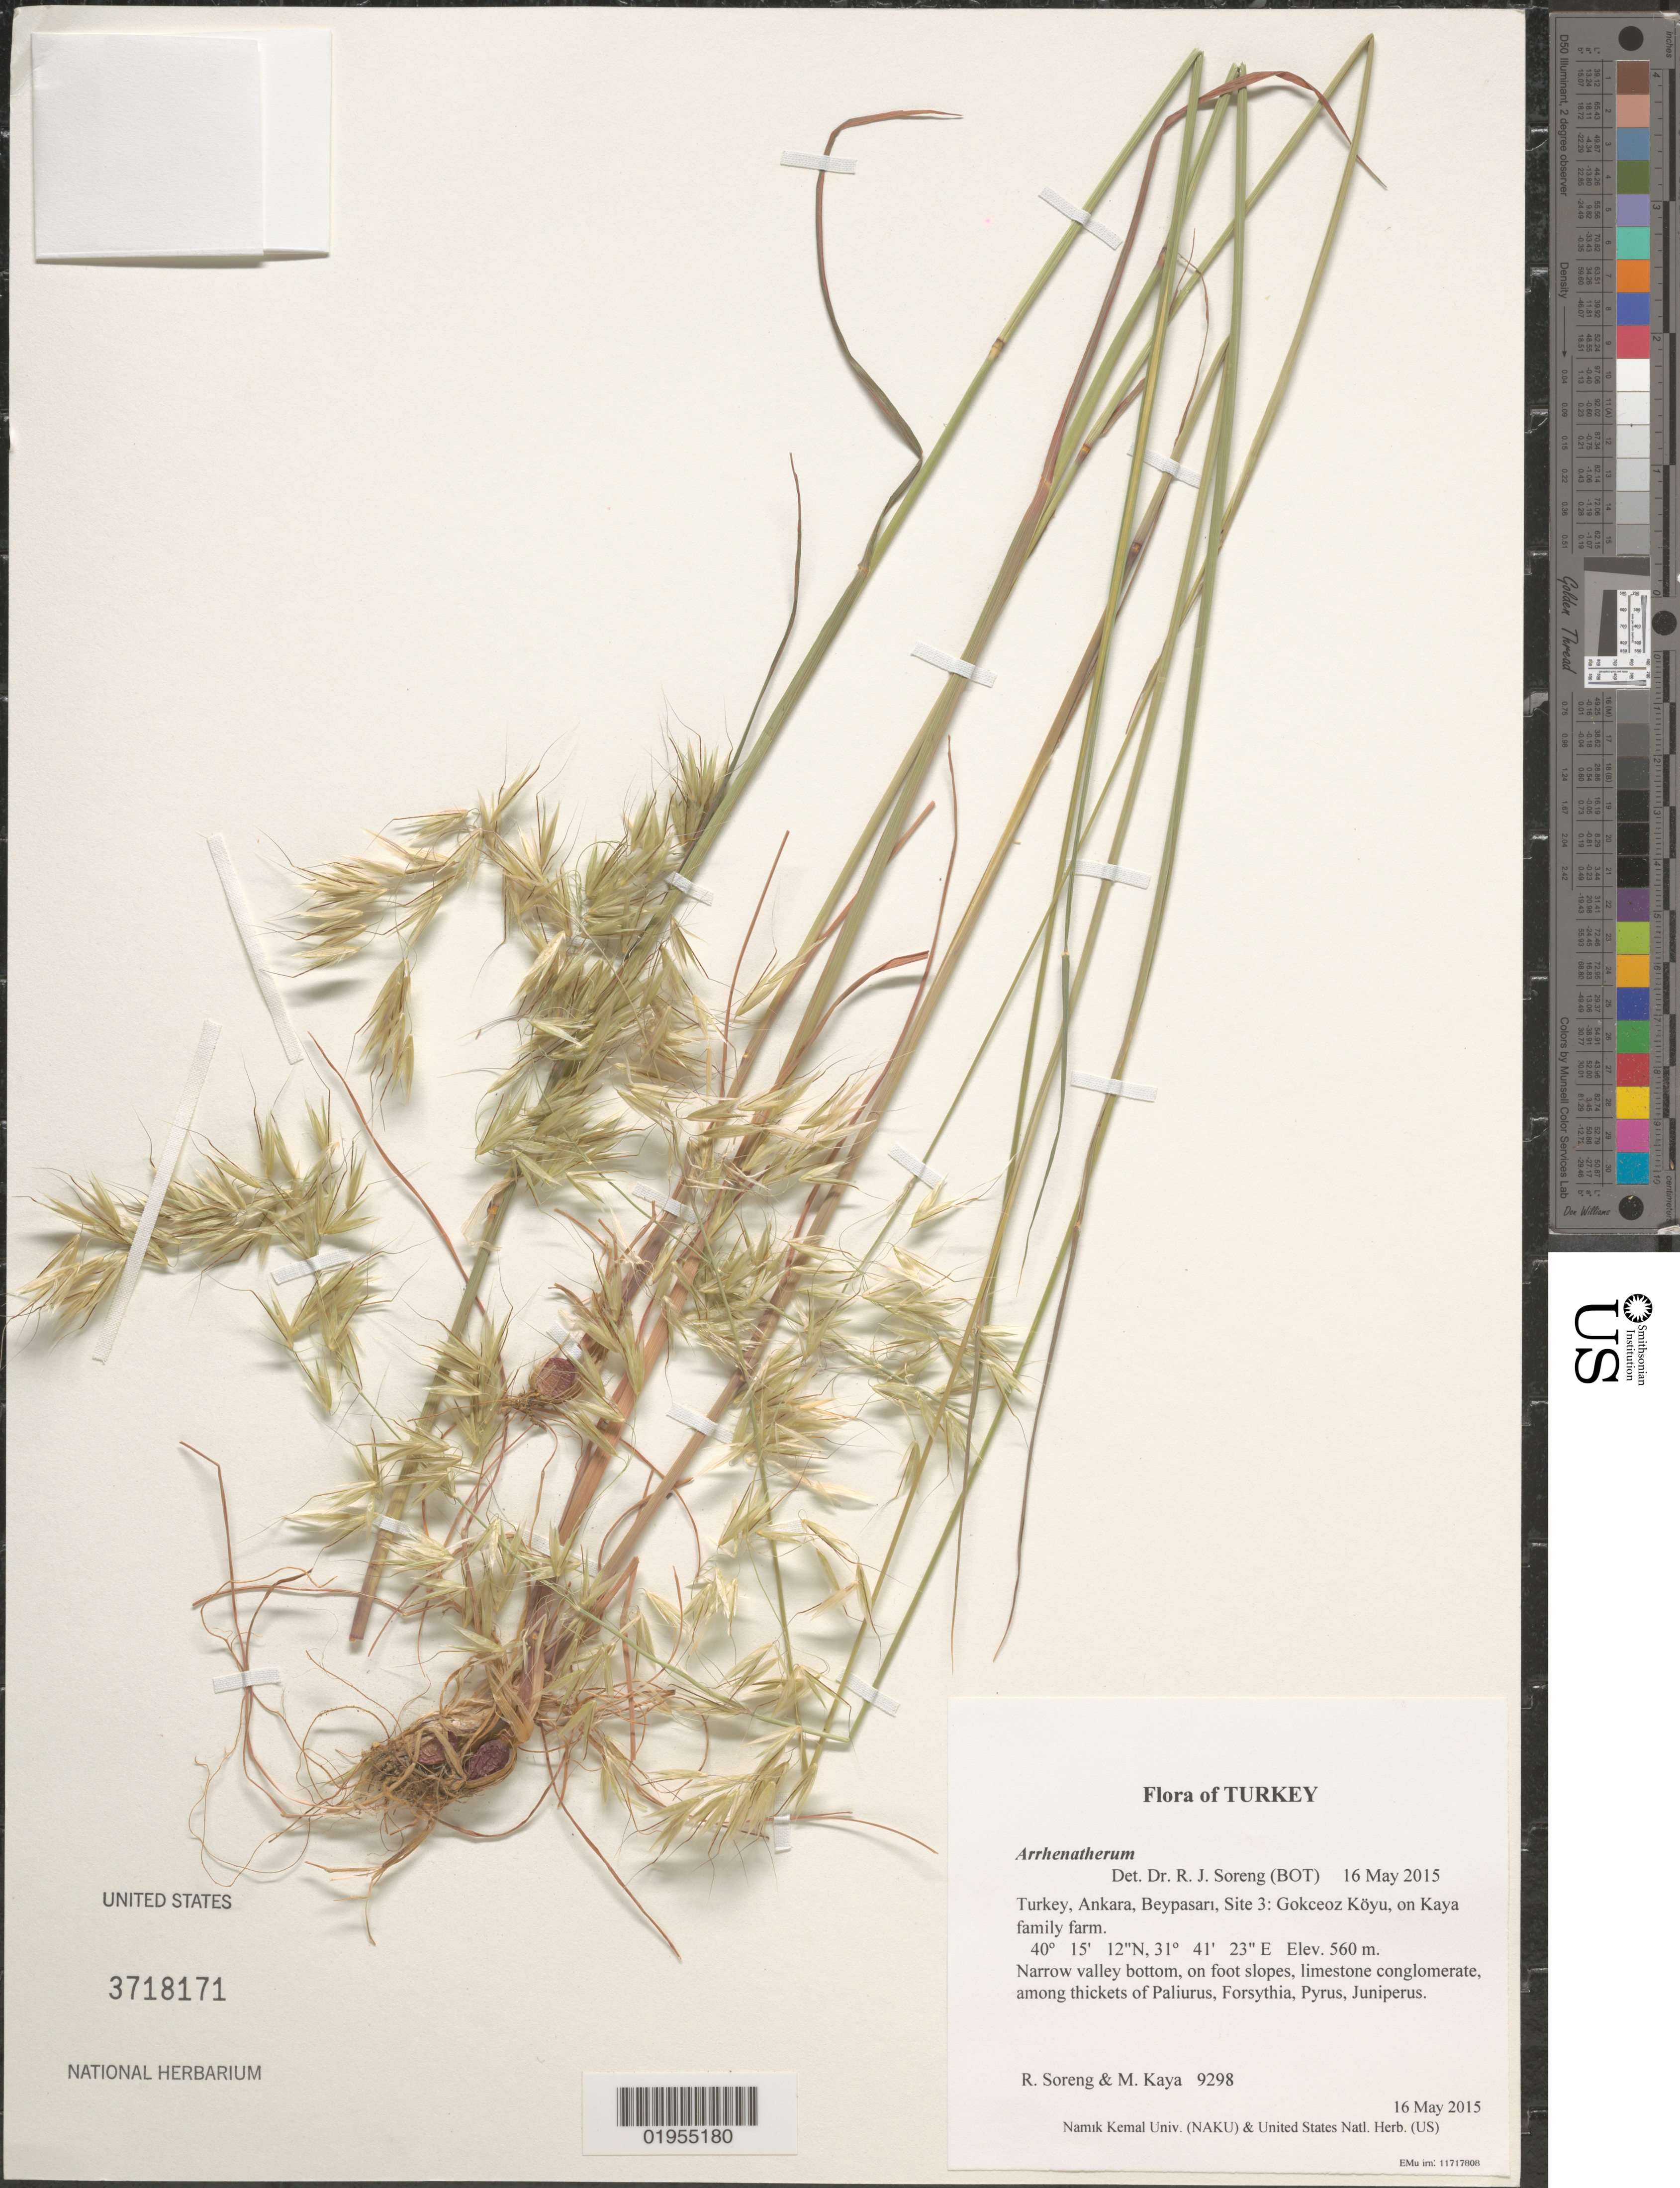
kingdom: Plantae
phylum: Tracheophyta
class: Liliopsida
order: Poales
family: Poaceae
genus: Arrhenatherum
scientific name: Arrhenatherum sp.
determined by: Soreng, Robert J., Research Associate (BOT), Smithsonian Institution - National Museum of Natural History (UNITED STATES)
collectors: R. J. Soreng & M. Kaya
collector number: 9298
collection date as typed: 2015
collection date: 2015-05-16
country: Turkey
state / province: Ankara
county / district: Beypasari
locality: Site 3: Gokceoz Koyu, on Kaya family farm.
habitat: Narrow valley bottom, on foot slopes, limestone conglomerate, among thickets of Paliurus, Forsythia, Pyrus, Juniperus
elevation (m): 560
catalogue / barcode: US 3718171